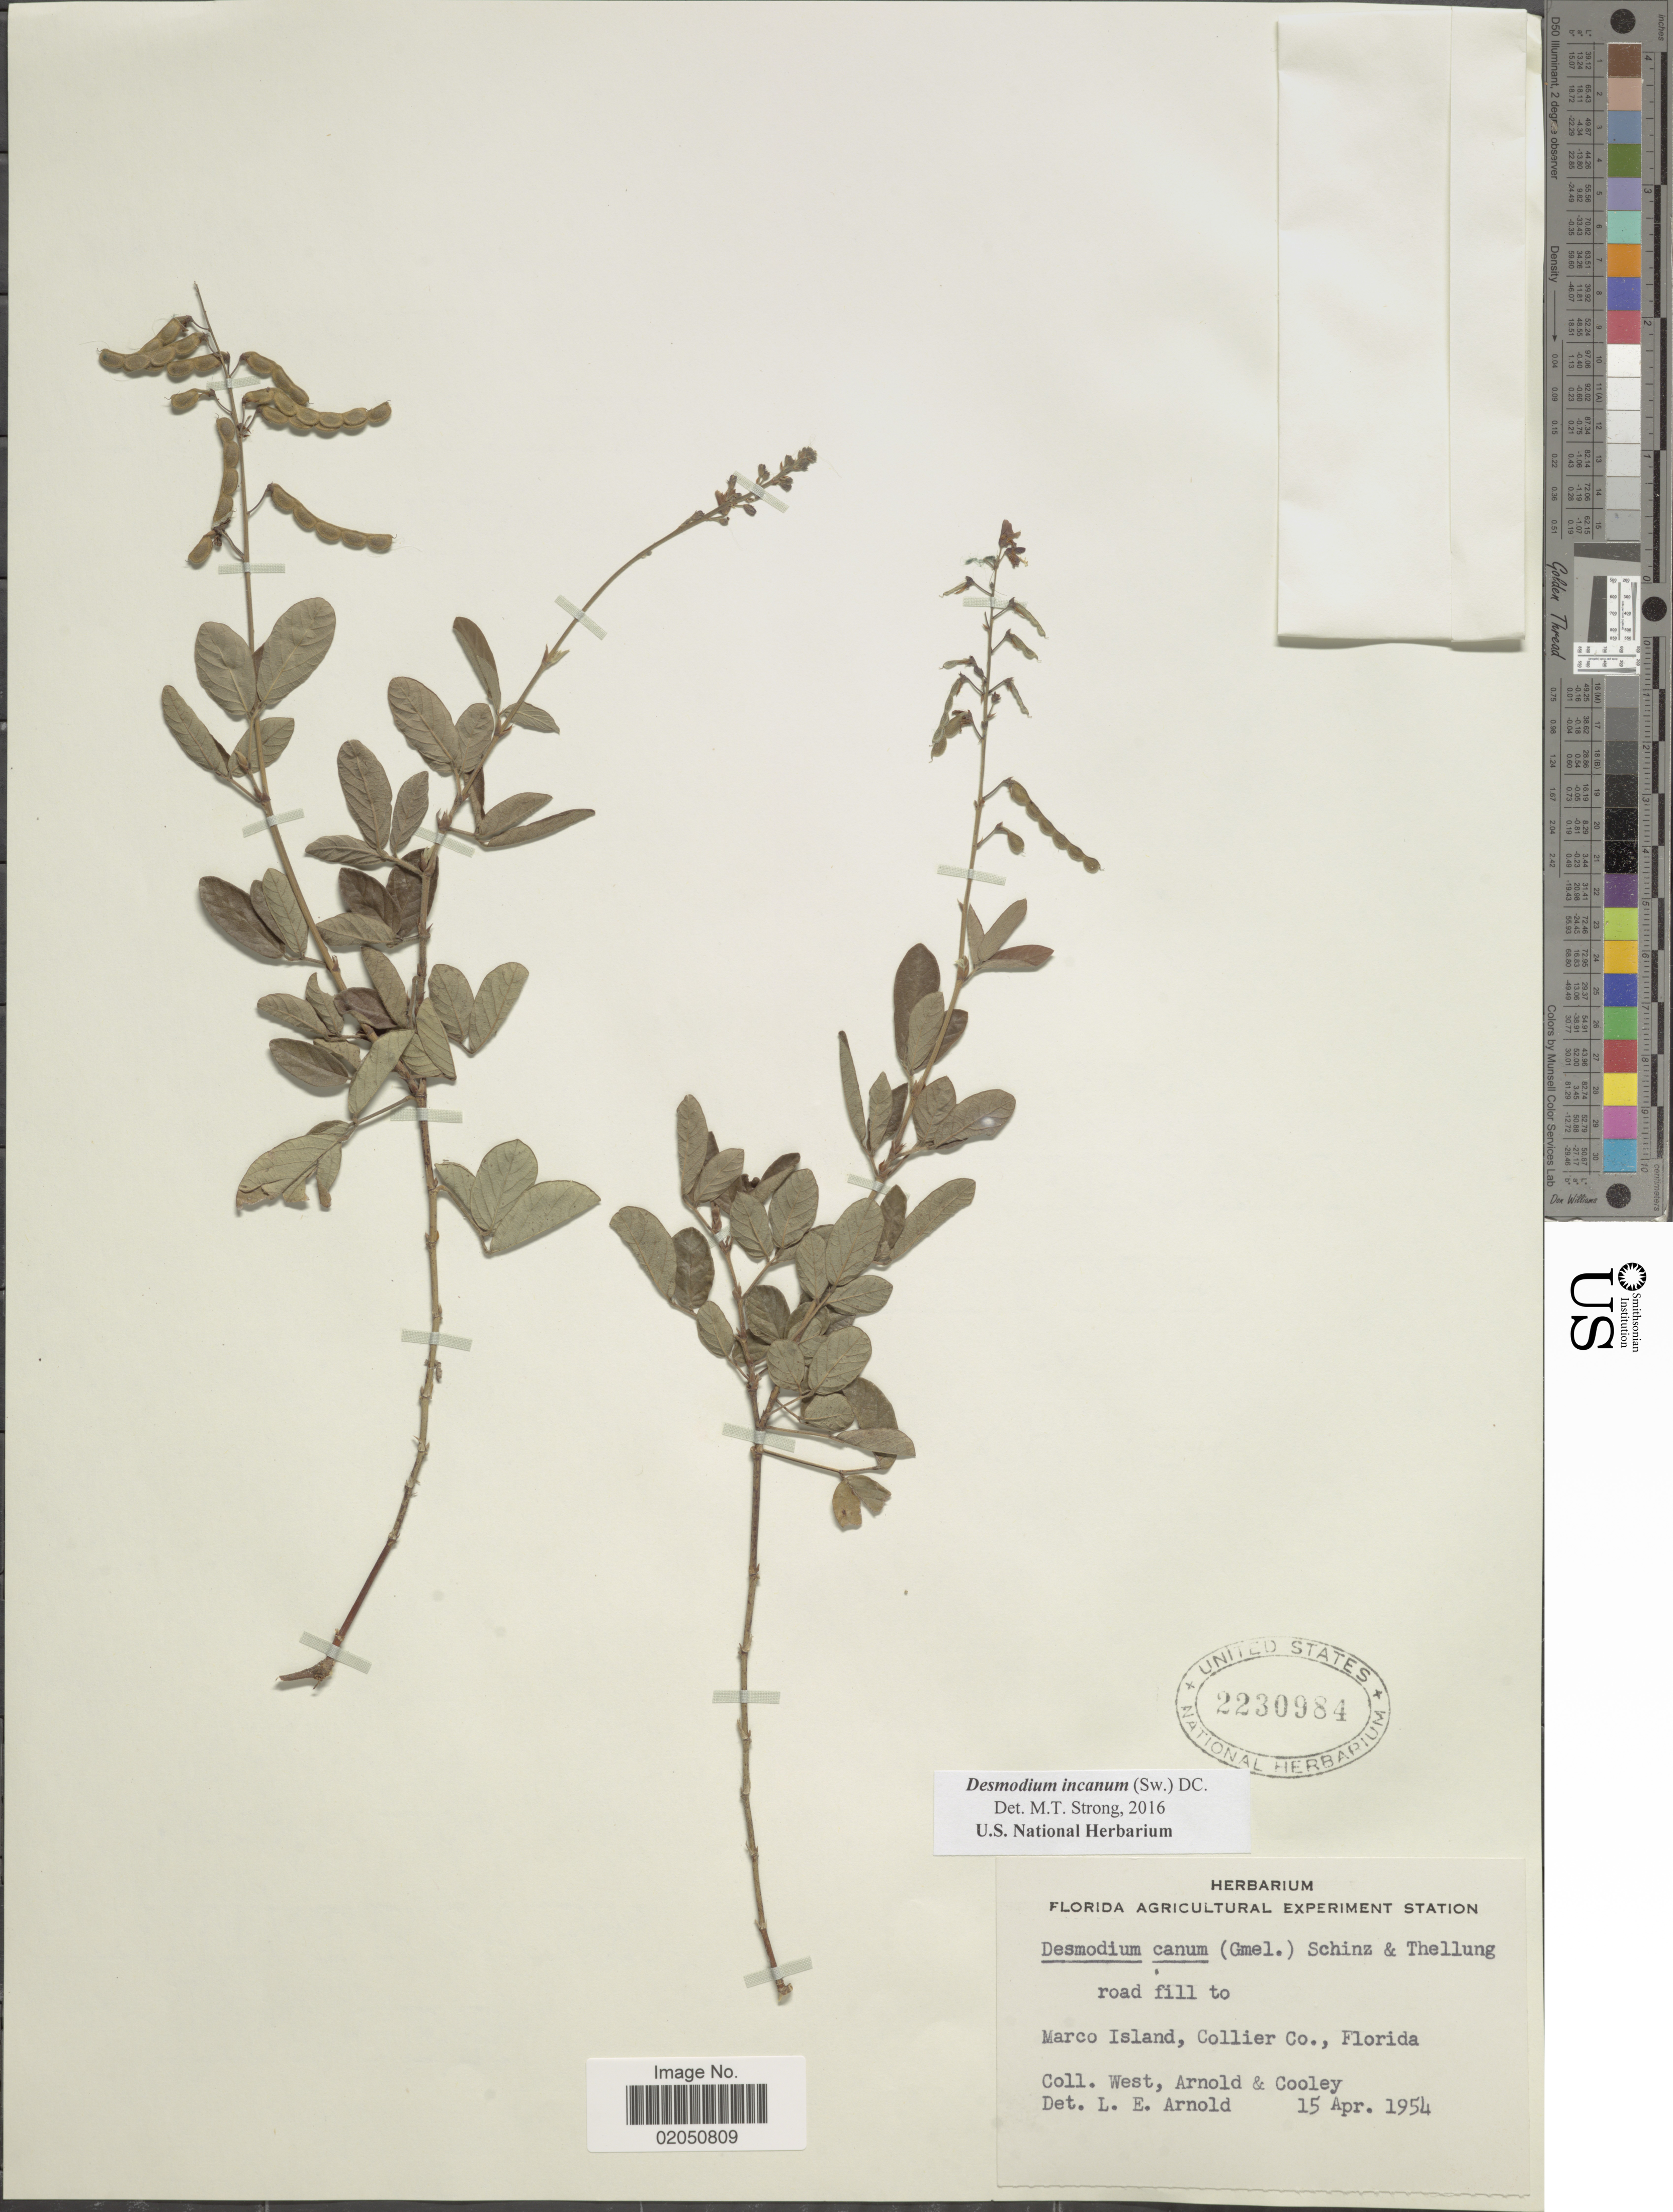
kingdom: Plantae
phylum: Tracheophyta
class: Magnoliopsida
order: Fabales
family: Fabaceae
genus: Desmodium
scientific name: Desmodium incanum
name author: (Sw.) DC.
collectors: -. West, -. Arnold & Cooley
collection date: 1954-04-15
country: United States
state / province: Florida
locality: Road fill to Marco Island, Collier Co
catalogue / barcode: US 2230984